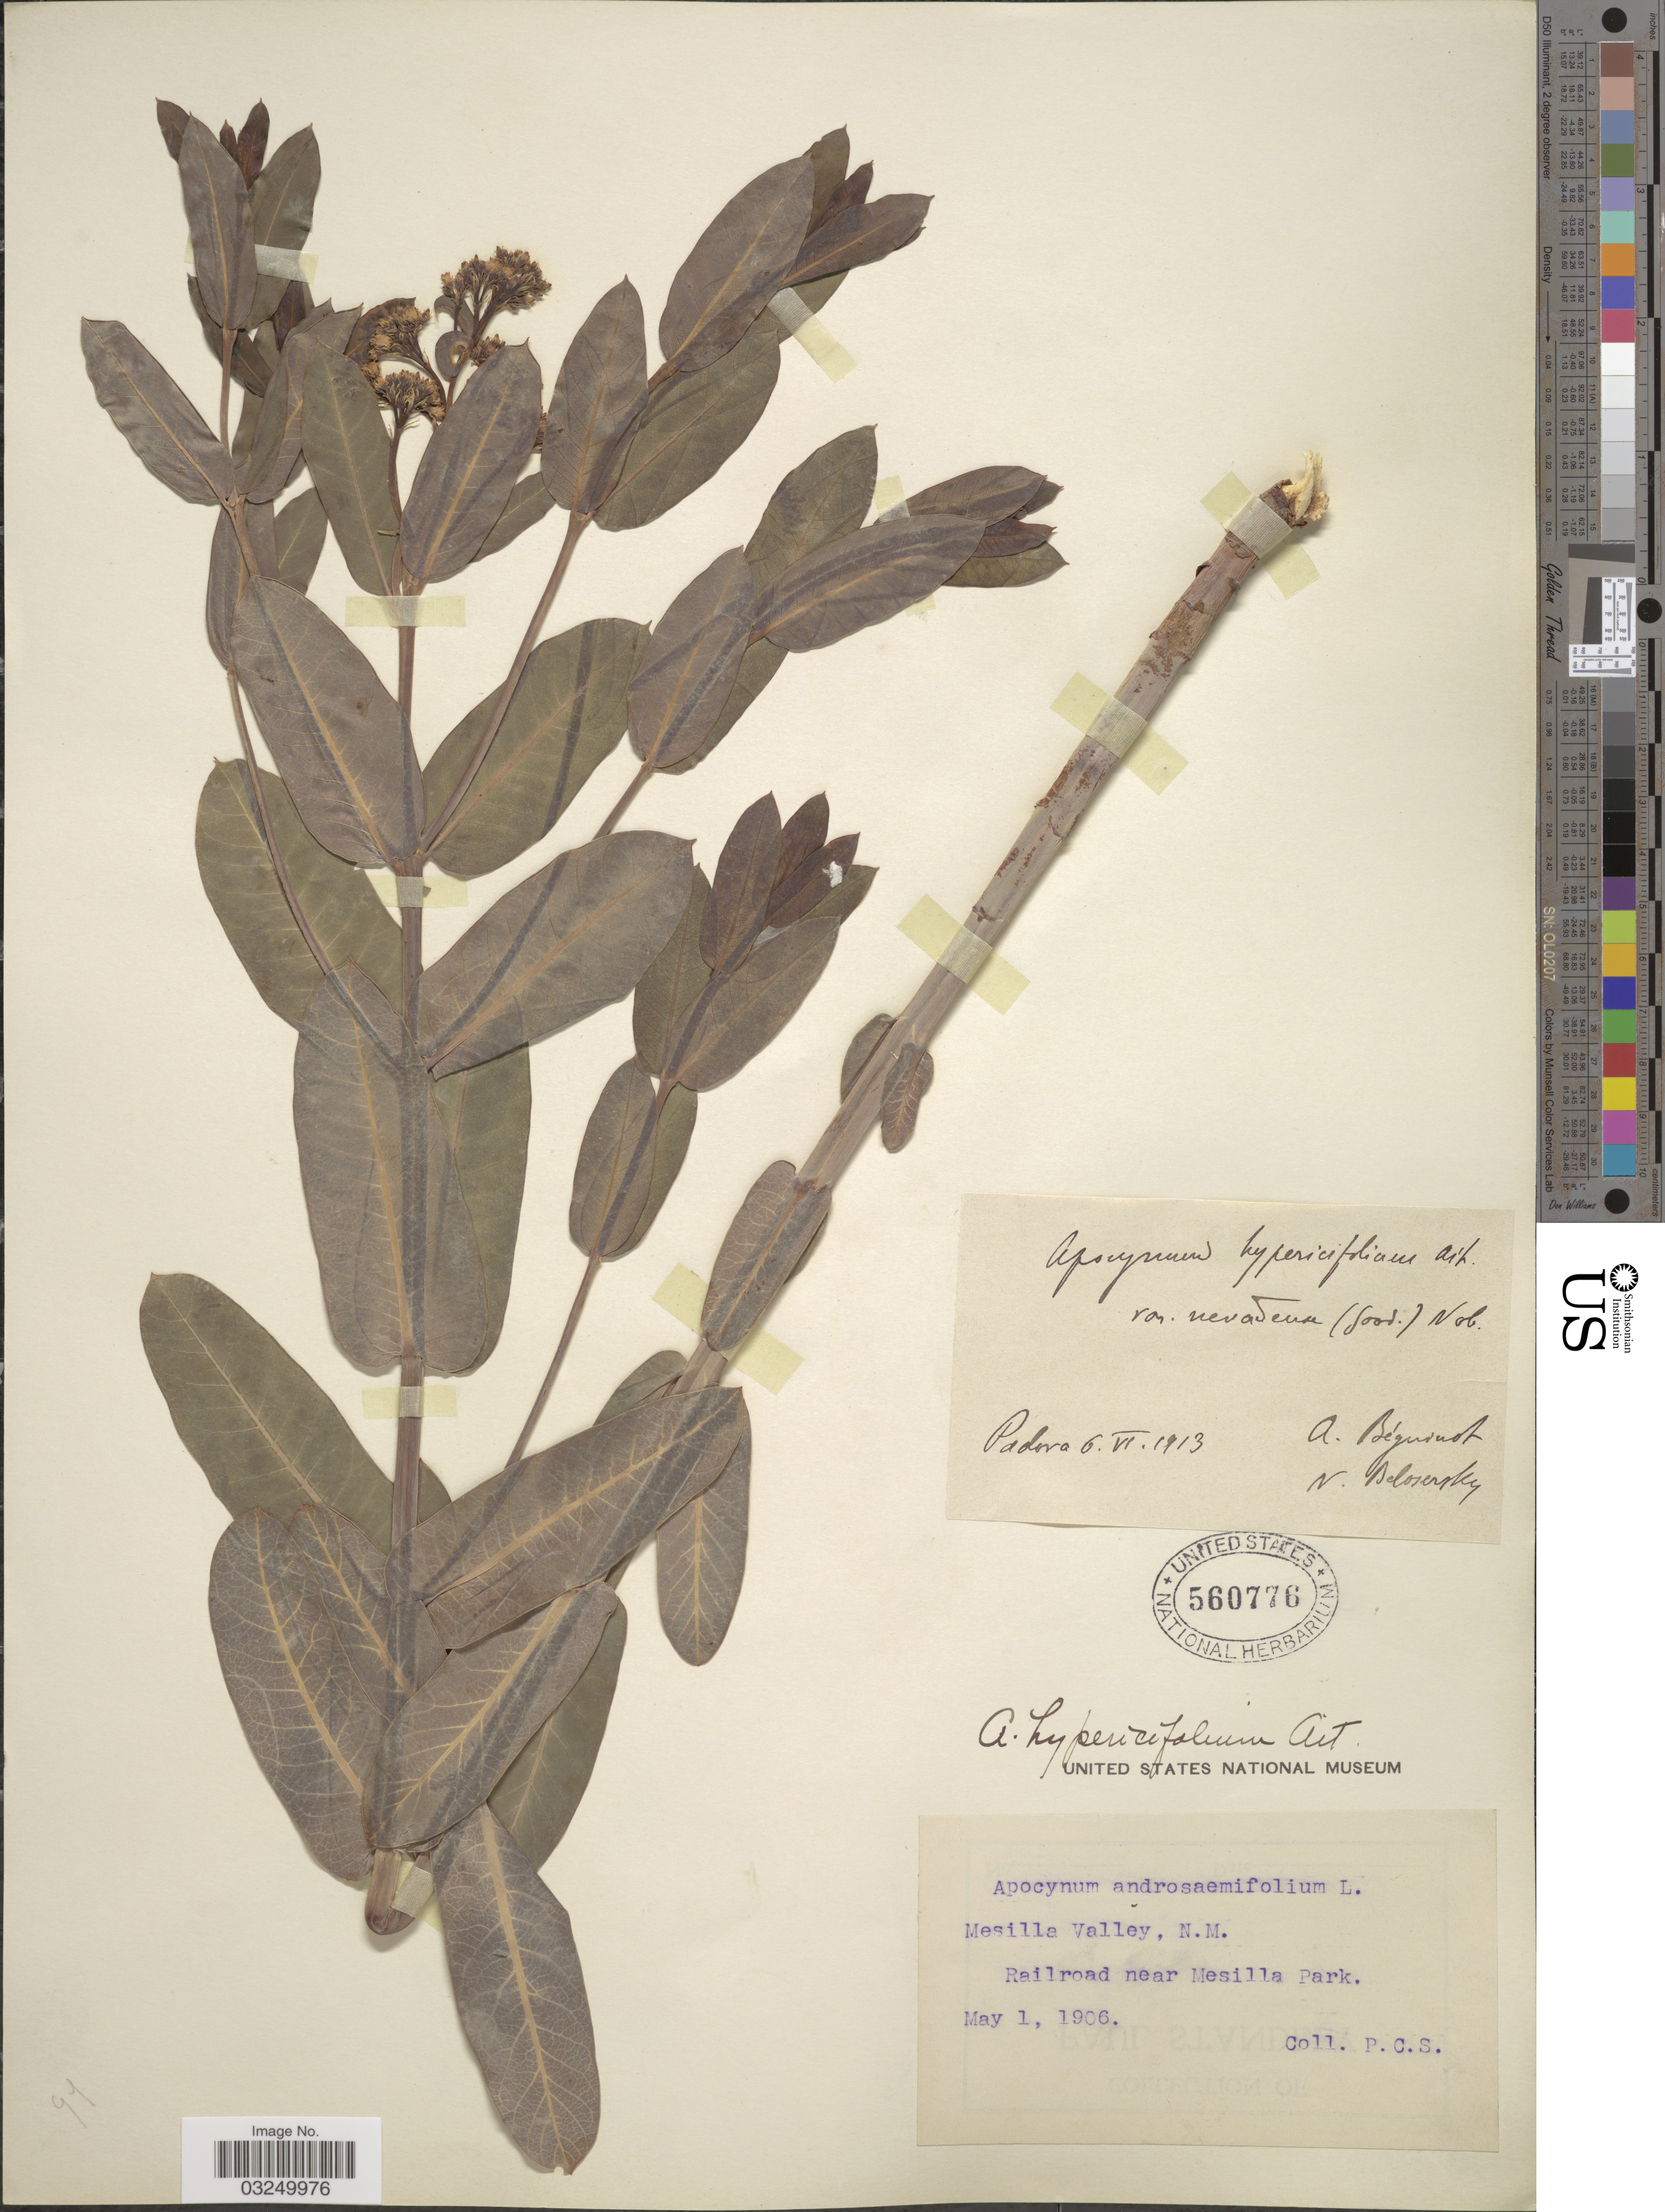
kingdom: Plantae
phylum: Tracheophyta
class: Magnoliopsida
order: Gentianales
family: Apocynaceae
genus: Apocynum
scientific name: Apocynum nevadense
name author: Goodd.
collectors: P. C. S.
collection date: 1906-05-01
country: United States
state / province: New Mexico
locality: Mesilla Valley. Railroad near Mesilla Park.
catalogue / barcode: US 560776